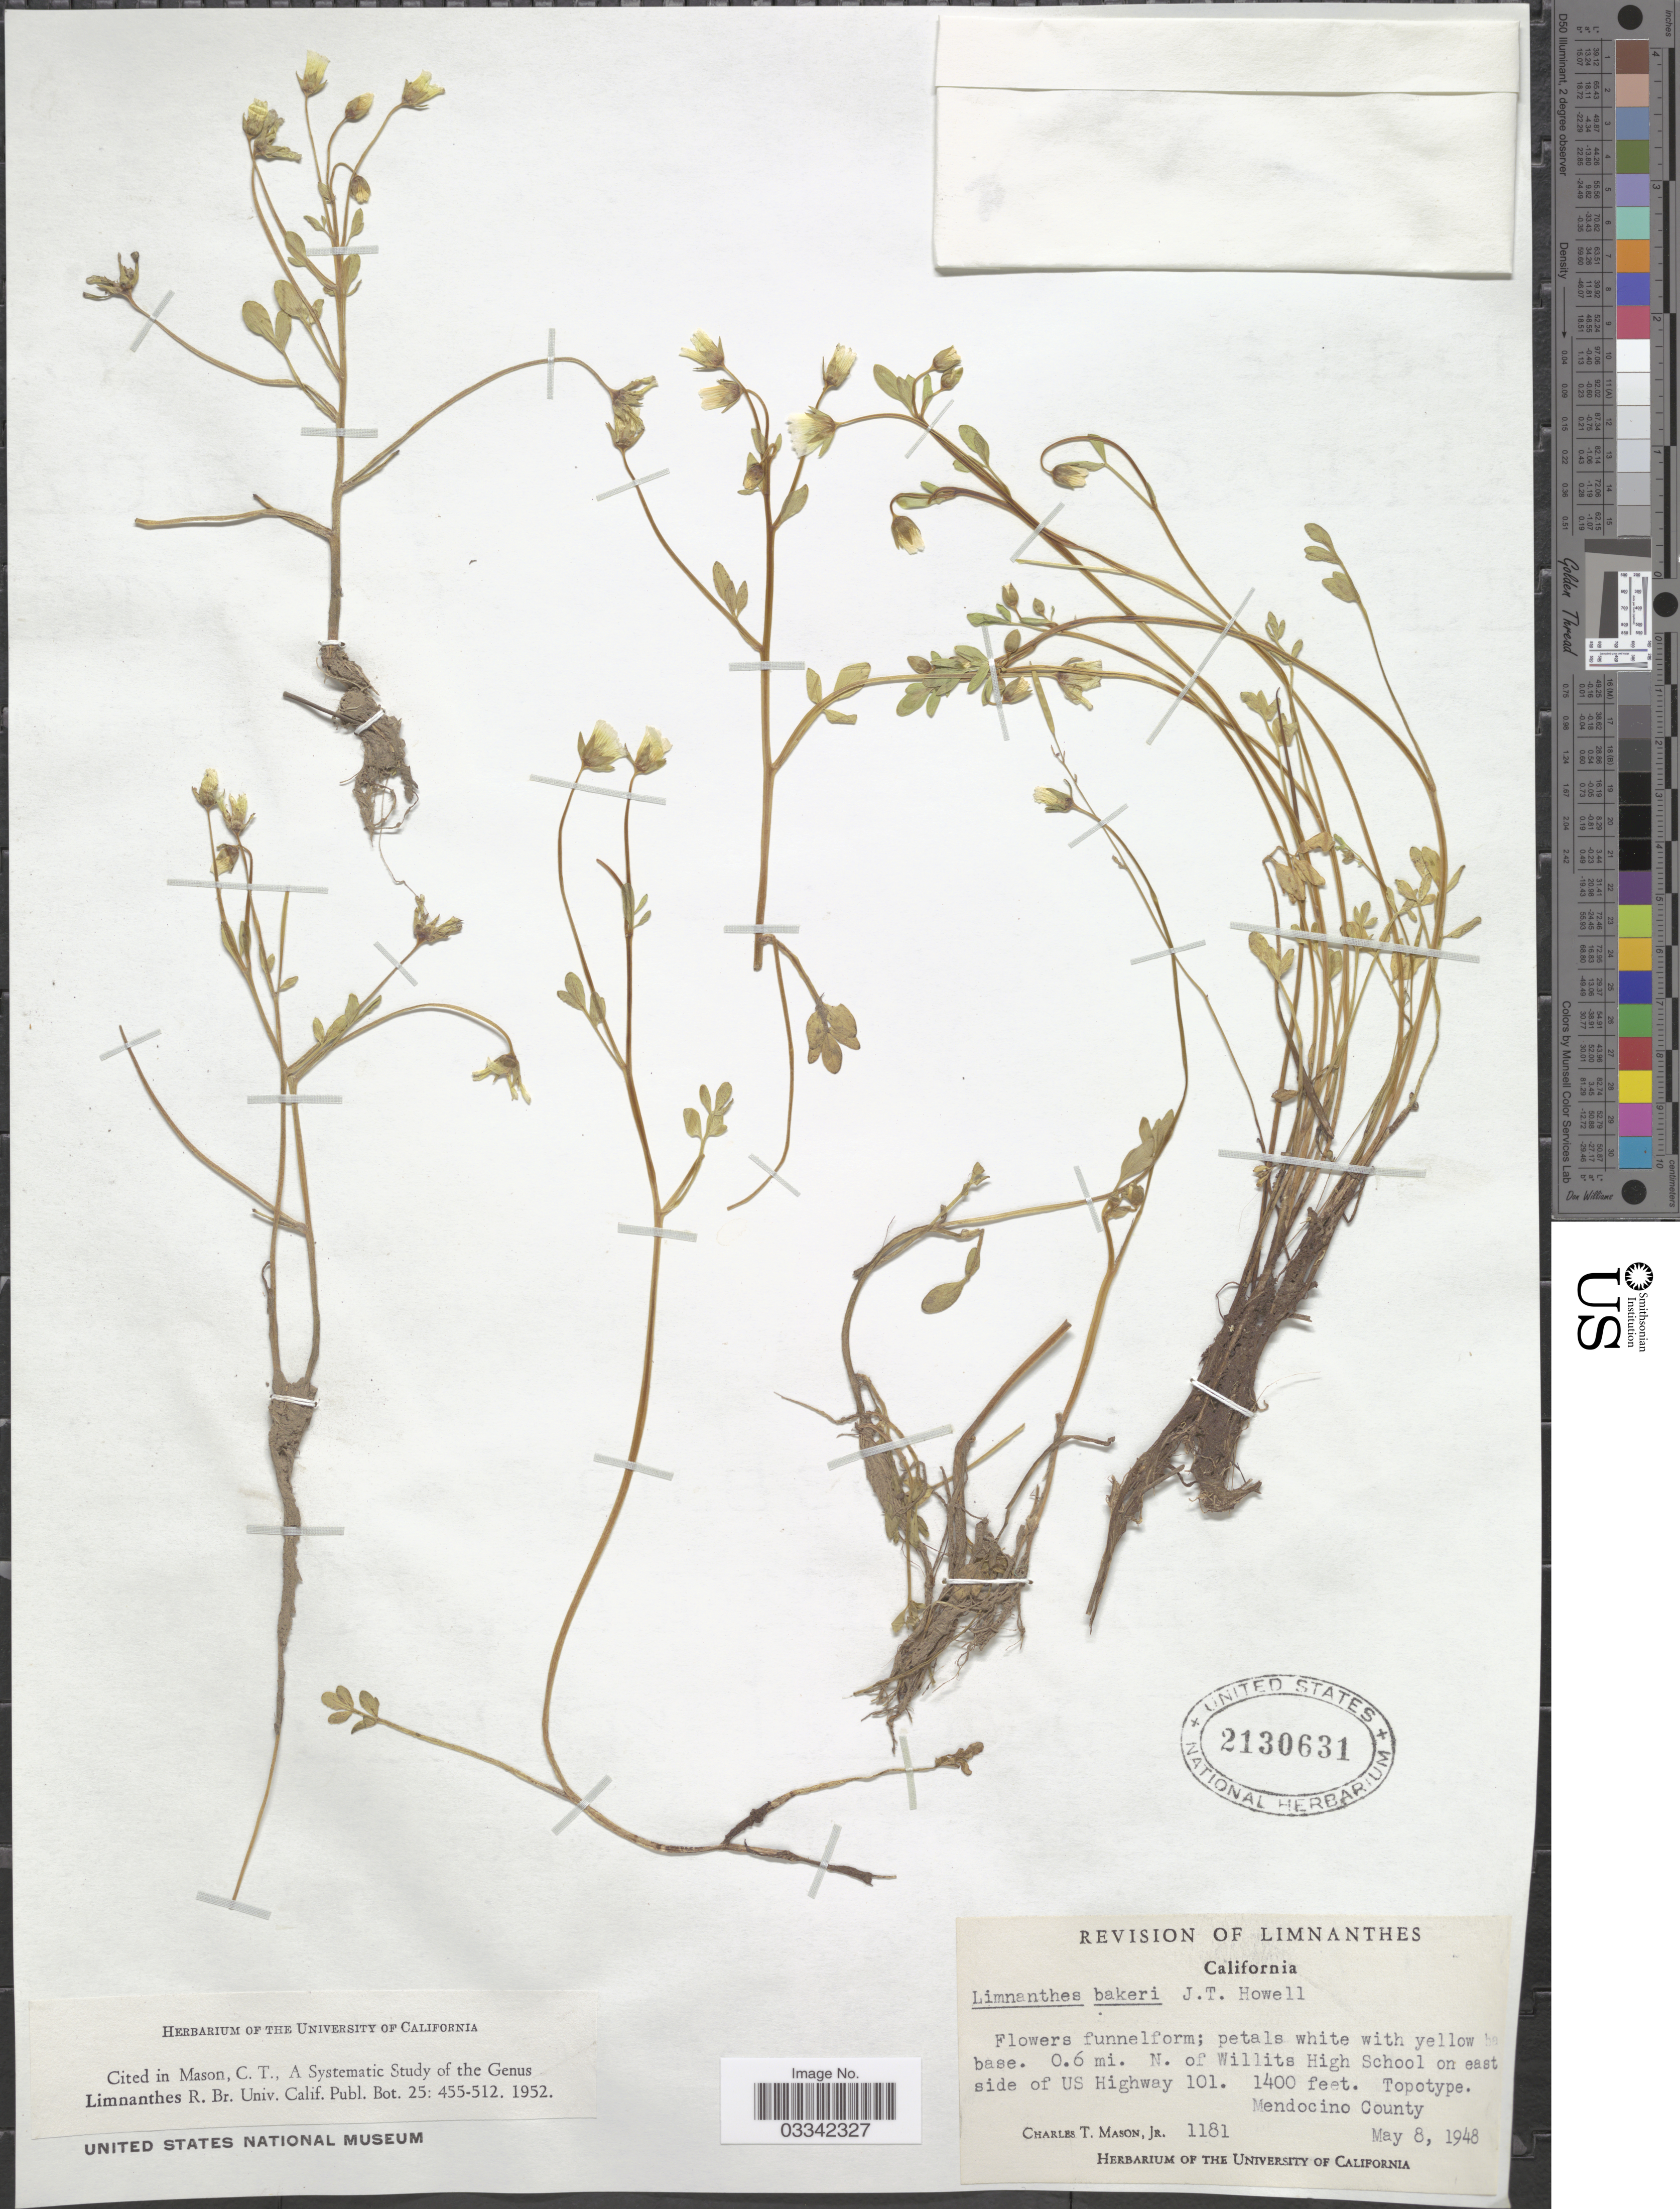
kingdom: Plantae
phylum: Tracheophyta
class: Magnoliopsida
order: Brassicales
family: Limnanthaceae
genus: Limnanthes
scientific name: Limnanthes bakeri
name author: J.T. Howell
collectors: C. T. Mason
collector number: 1181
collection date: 1948-05-08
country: United States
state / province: California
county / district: Mendocino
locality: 0.6 mi. N. of Willits High School on east side of US Highway 101. Mendocino County.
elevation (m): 427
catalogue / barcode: US 2130631